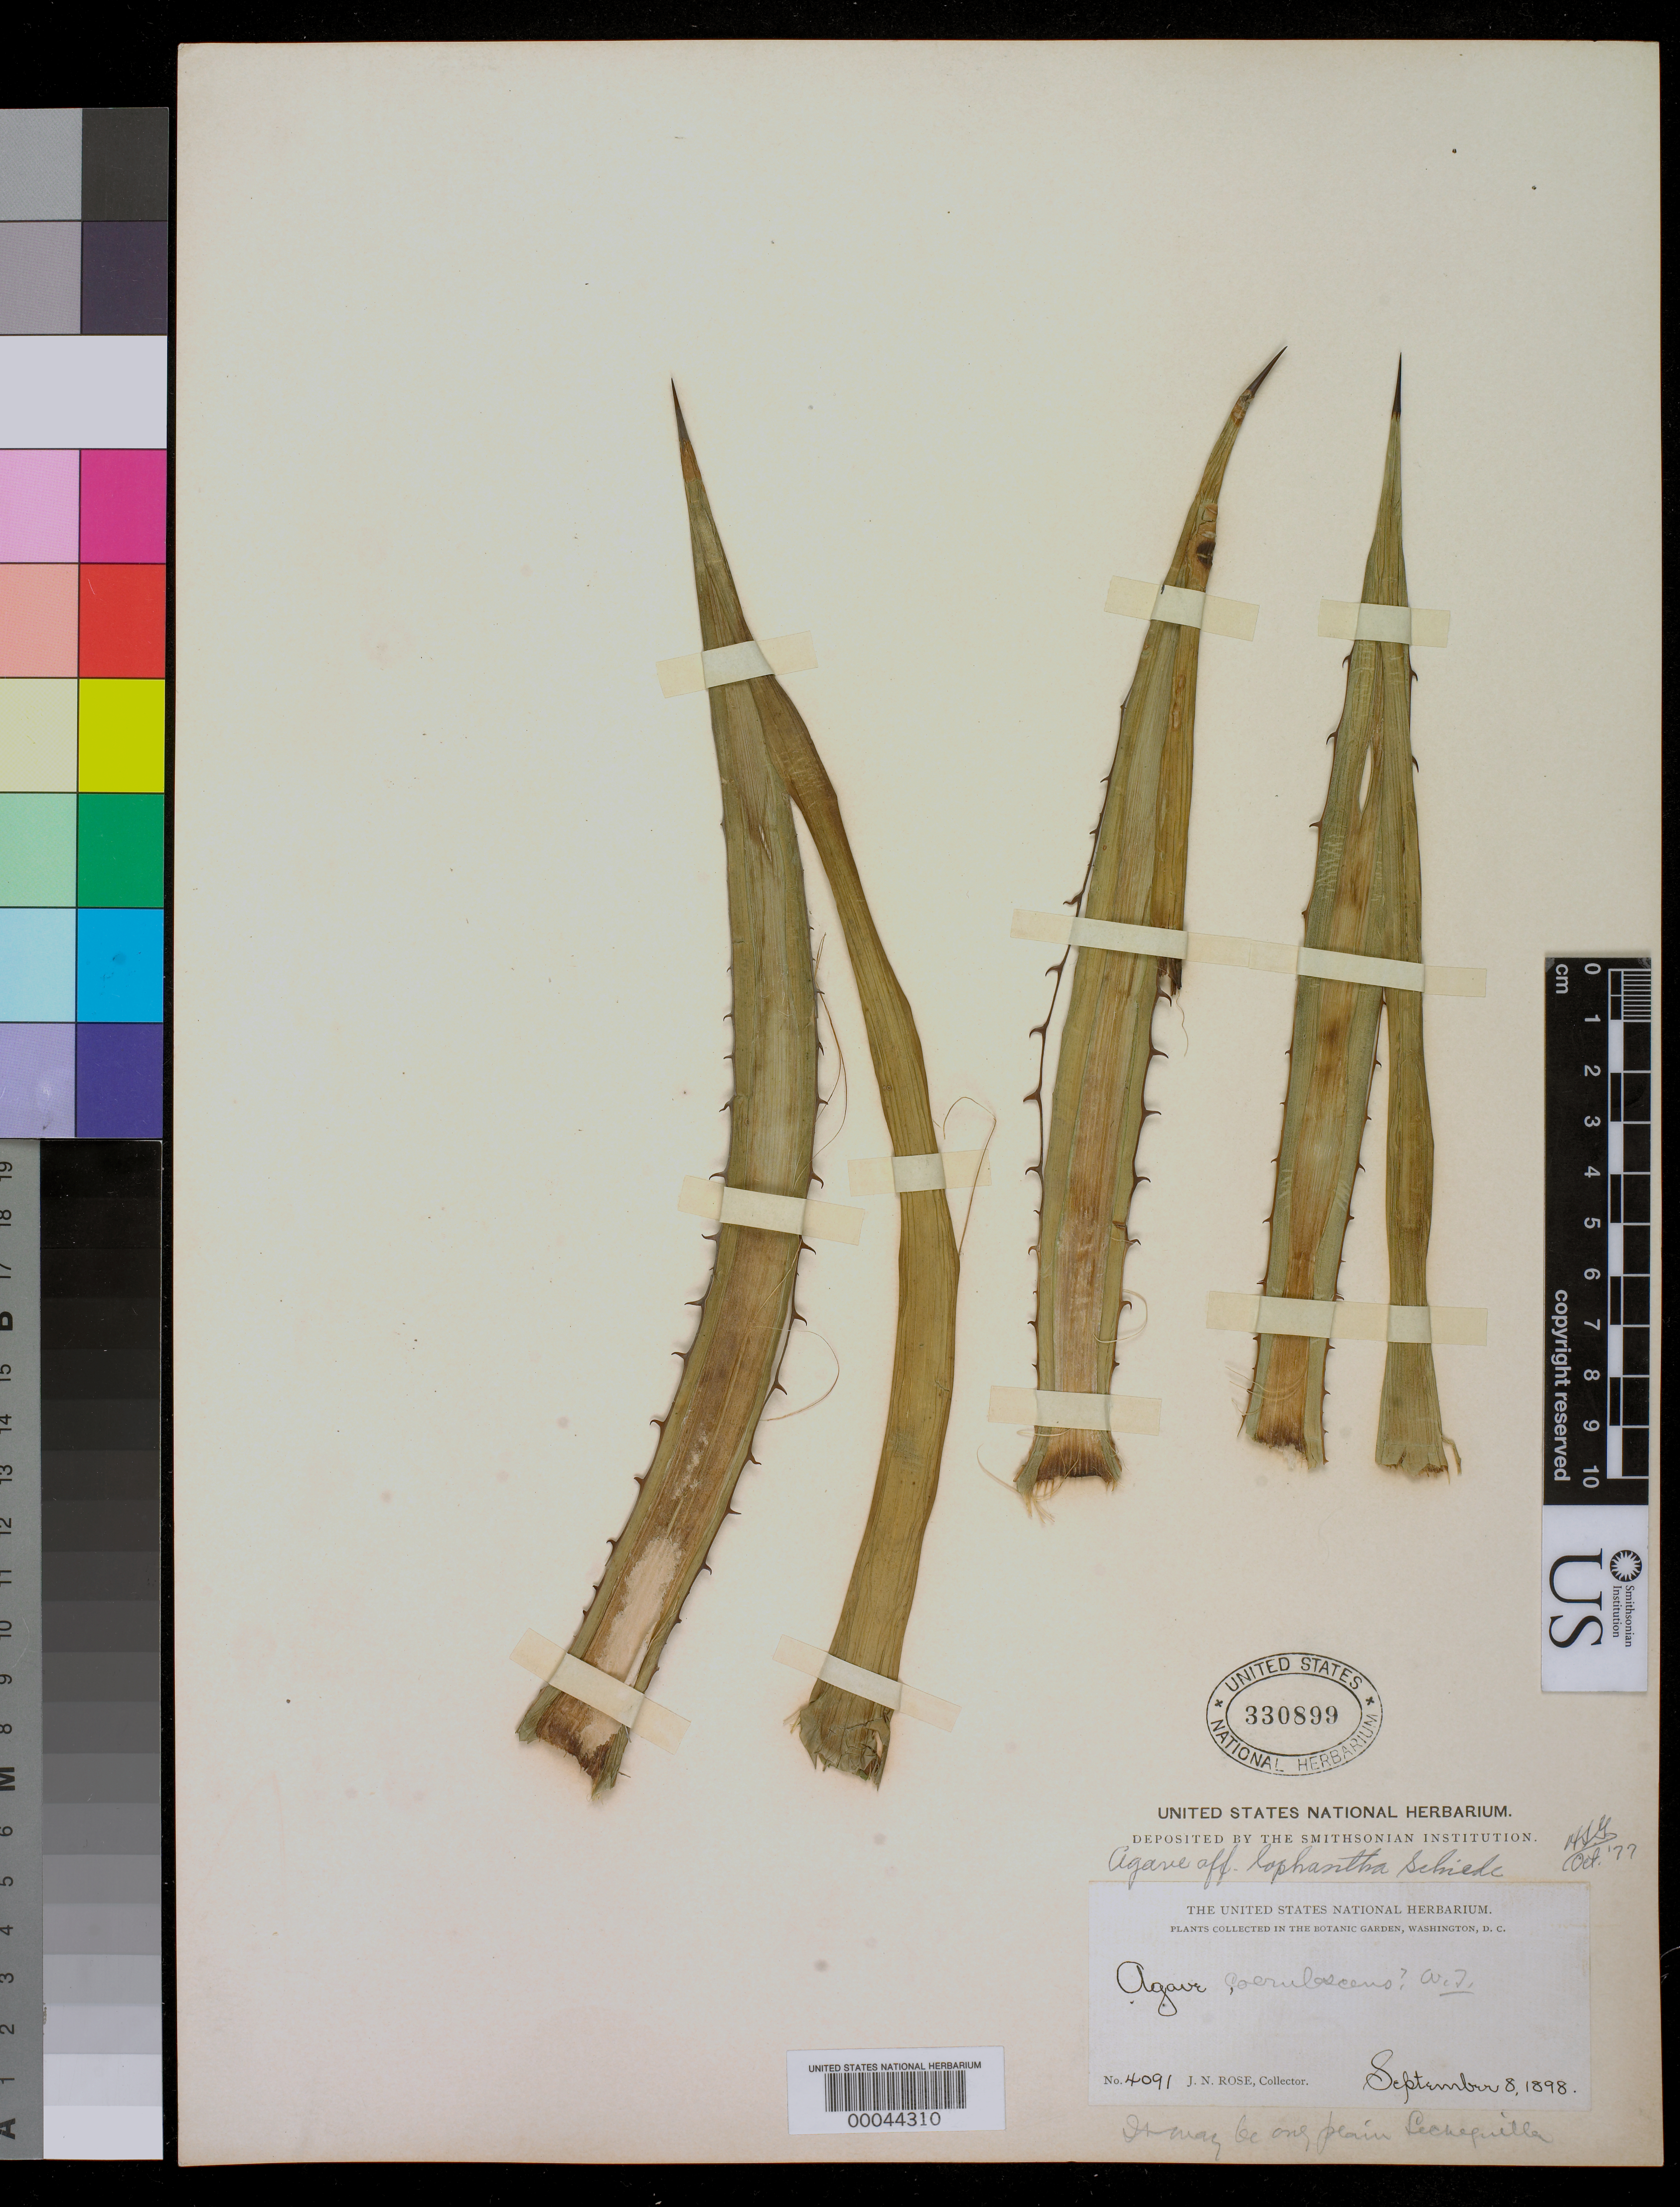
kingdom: Plantae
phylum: Tracheophyta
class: Liliopsida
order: Asparagales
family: Asparagaceae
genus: Agave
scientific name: Agave lophantha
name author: Schiede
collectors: J. N. Rose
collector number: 4091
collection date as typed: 08 Sep 1898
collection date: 1898-09-08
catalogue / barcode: US 330899